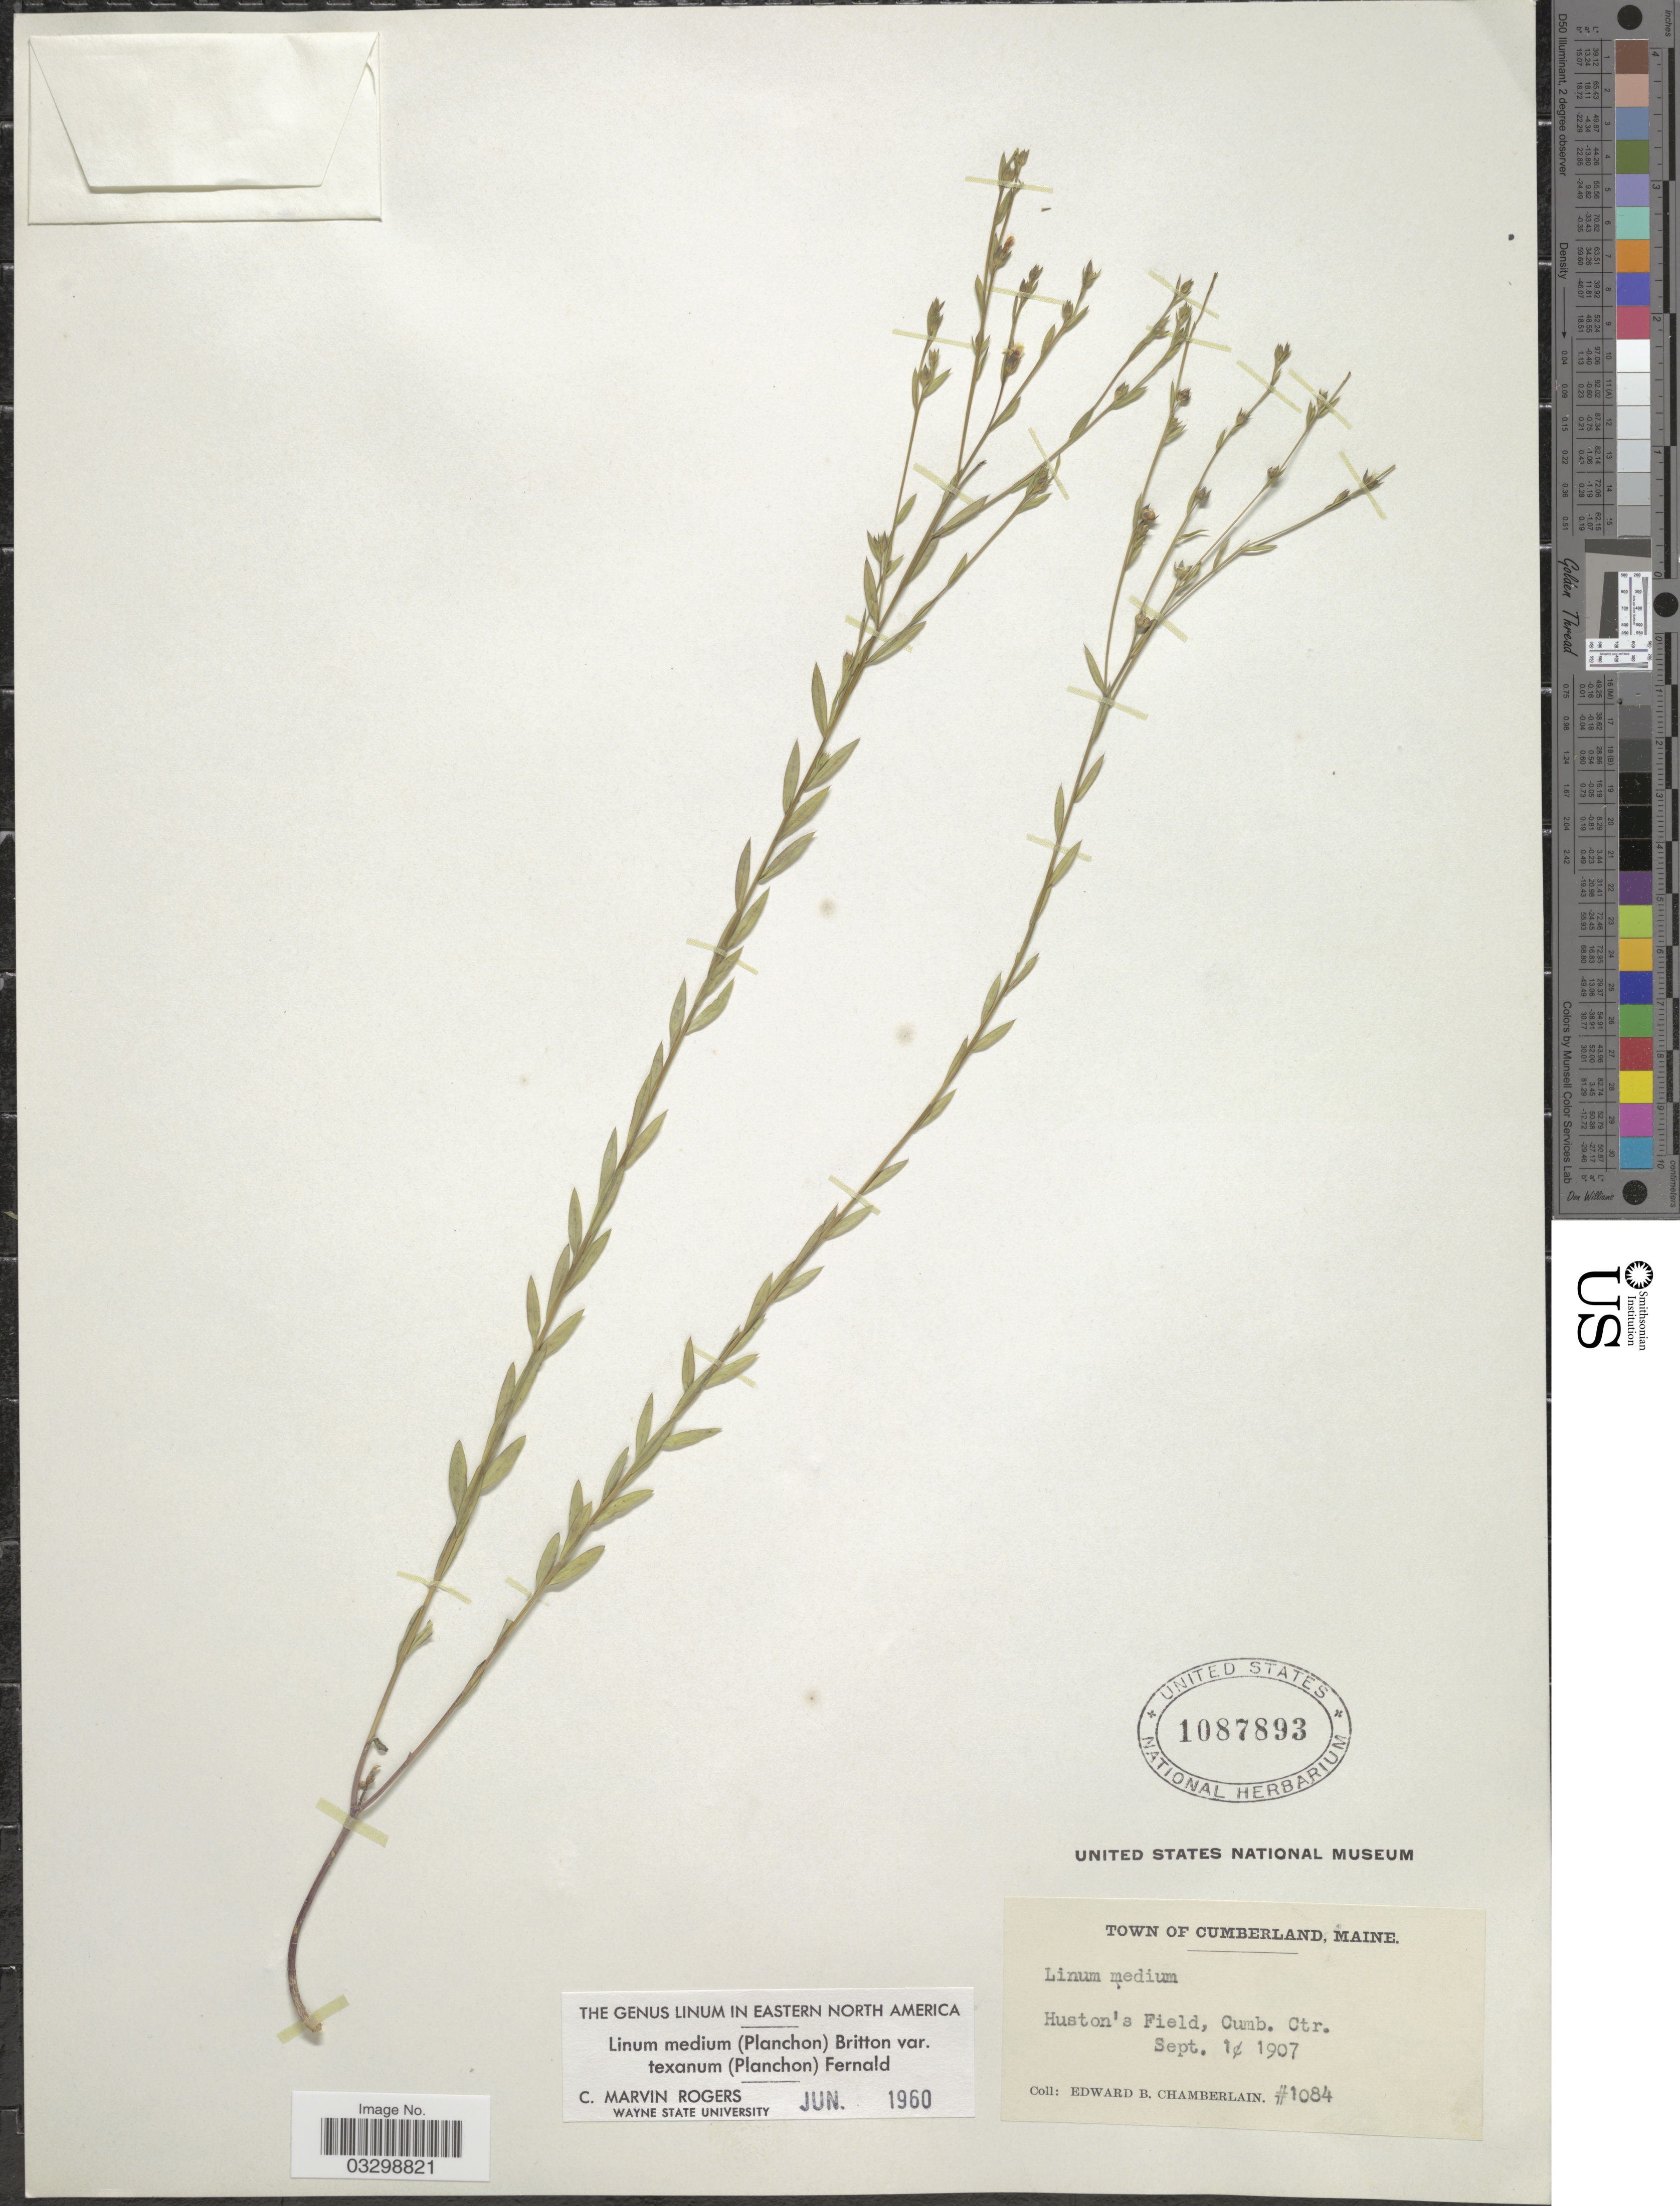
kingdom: Plantae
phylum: Tracheophyta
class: Magnoliopsida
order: Malpighiales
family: Linaceae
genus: Linum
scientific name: Linum medium var. texanum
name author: (Planch.) Fernald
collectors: E. Chamberlain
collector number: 1084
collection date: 1907-09-01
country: United States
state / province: Maine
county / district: Cumberland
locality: Cumberland, Huston's Field, Cumb. Ctr.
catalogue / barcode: US 1087893